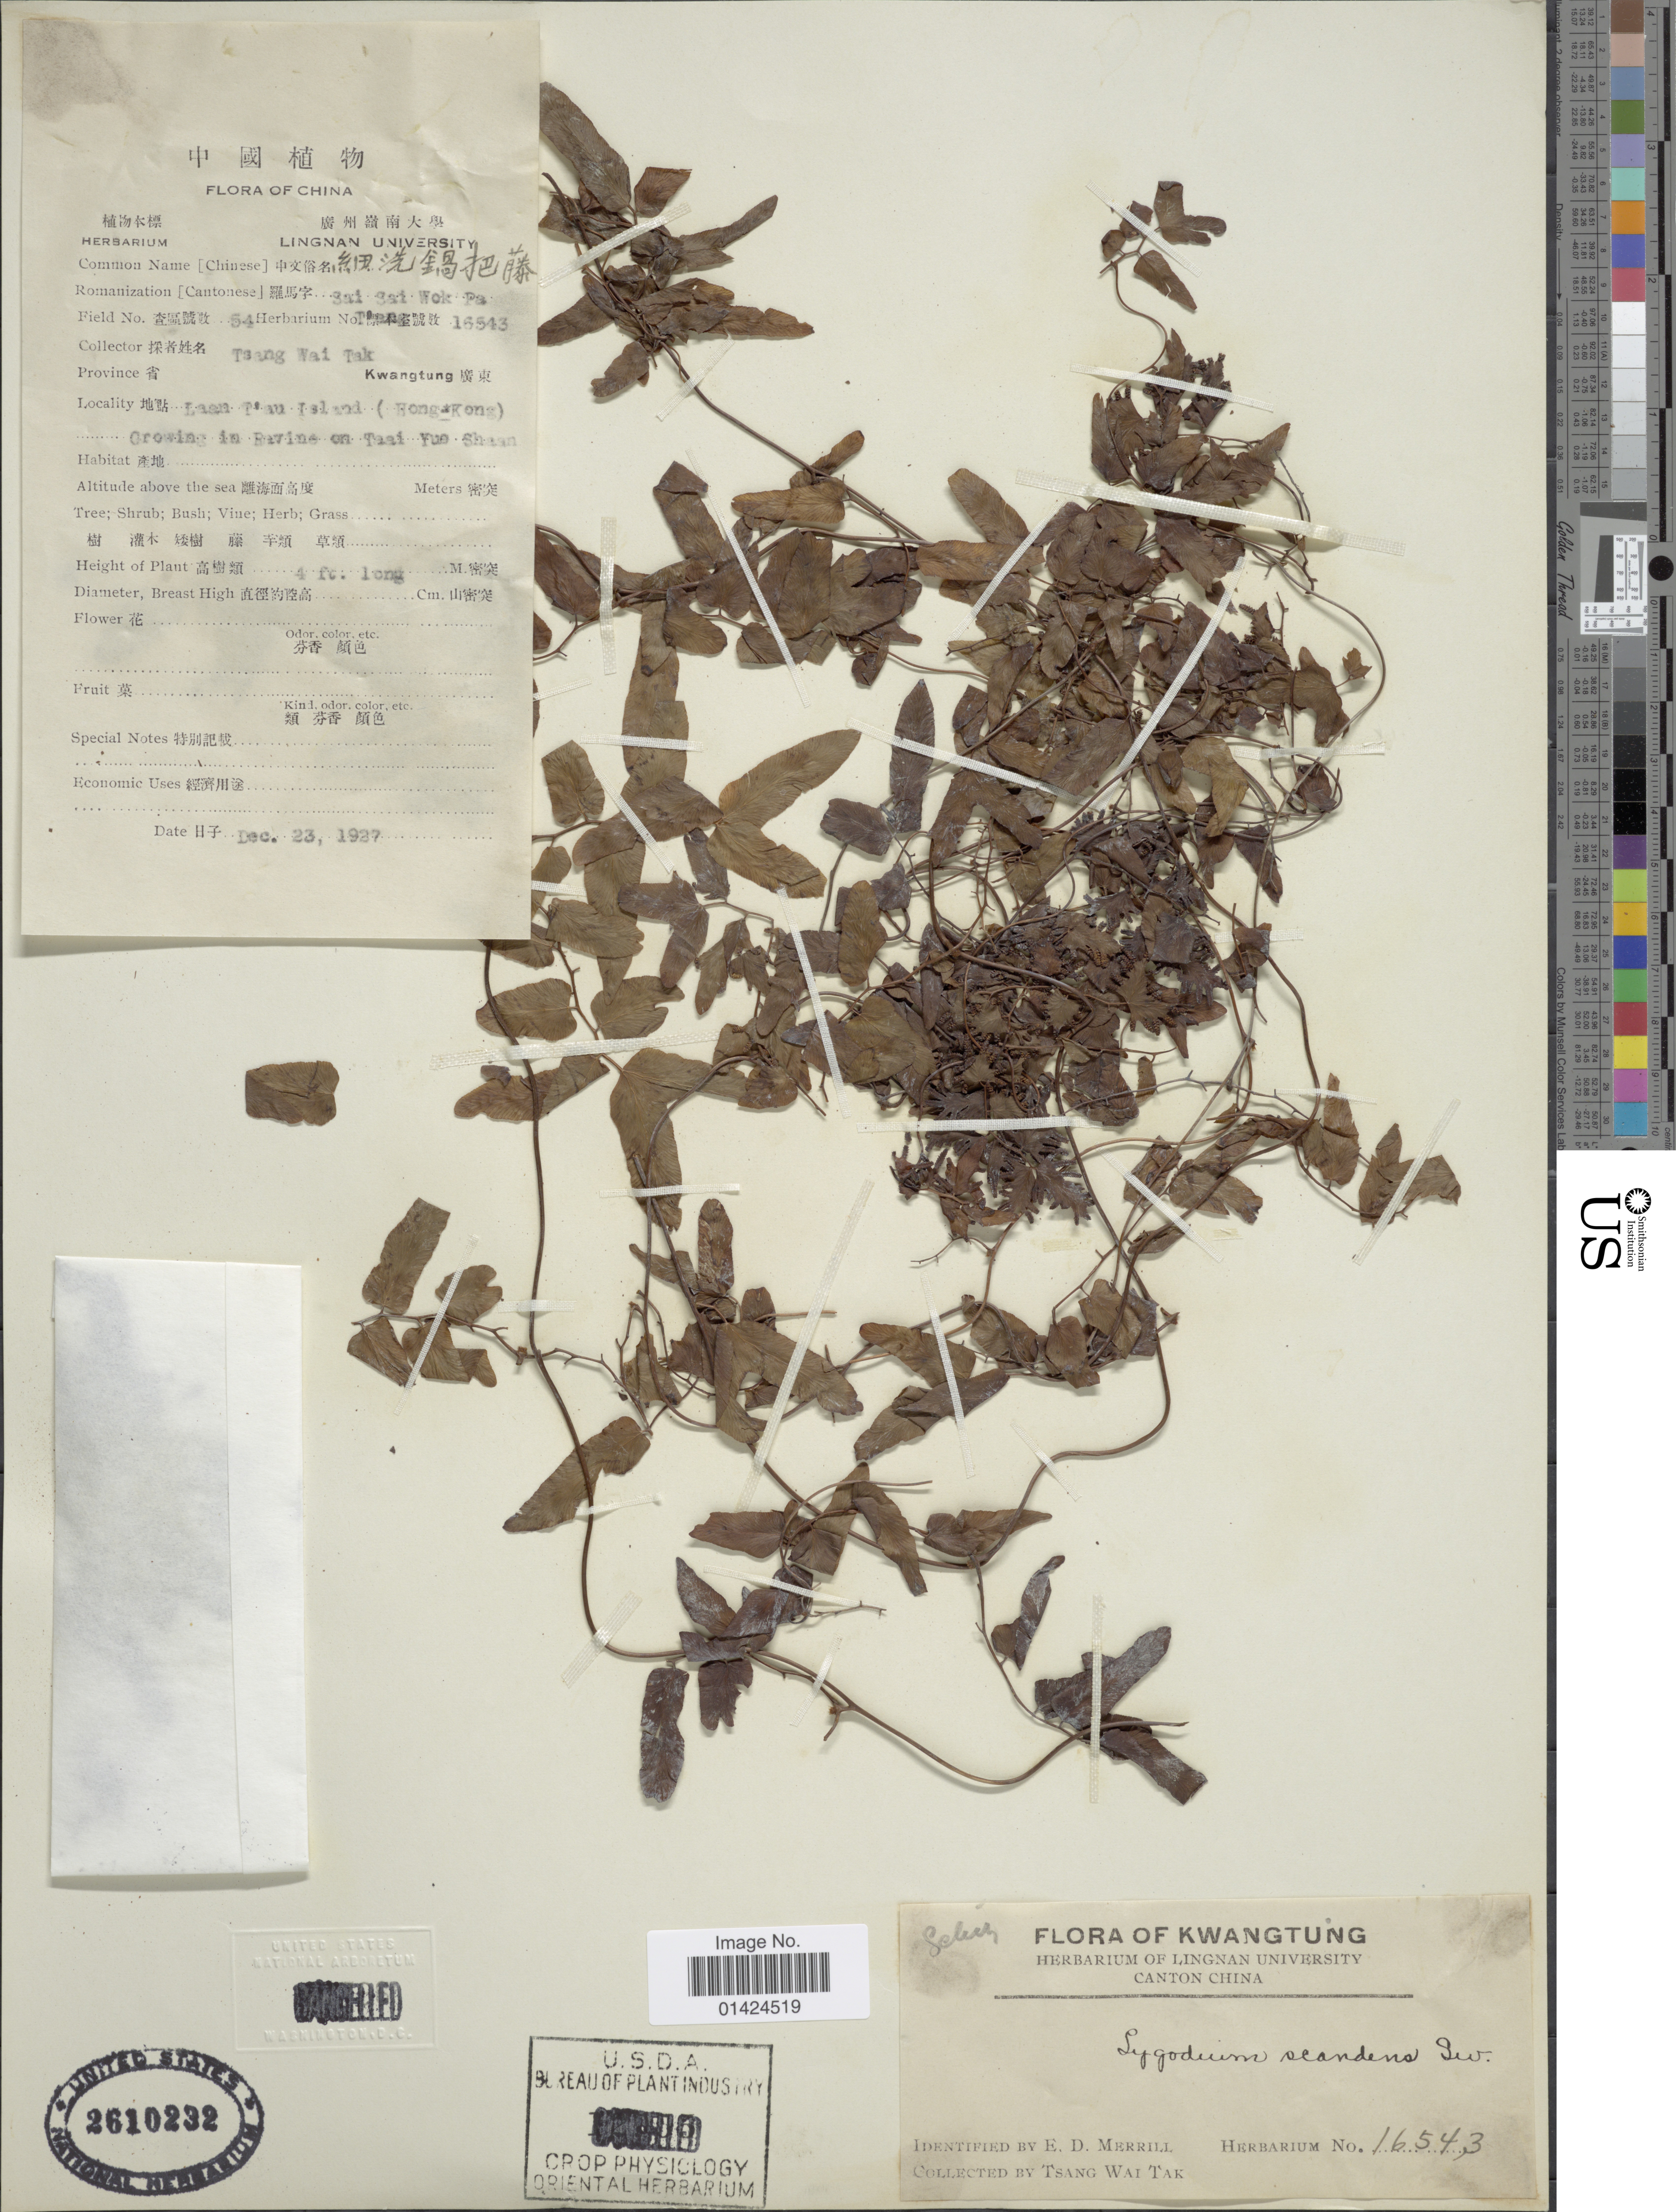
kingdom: Plantae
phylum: Tracheophyta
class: Polypodiopsida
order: Schizaeales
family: Lygodiaceae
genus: Lygodium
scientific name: Lygodium microphyllum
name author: (Cav.) R. Br.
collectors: W. T. Tsang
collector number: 54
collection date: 1927-12-23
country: China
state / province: Guangdong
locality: Kwangtung, Lasu T'au Island (HongKong). Growing in Ravine on Taai Yue Shaan. [interpreted]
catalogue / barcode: US 2610232